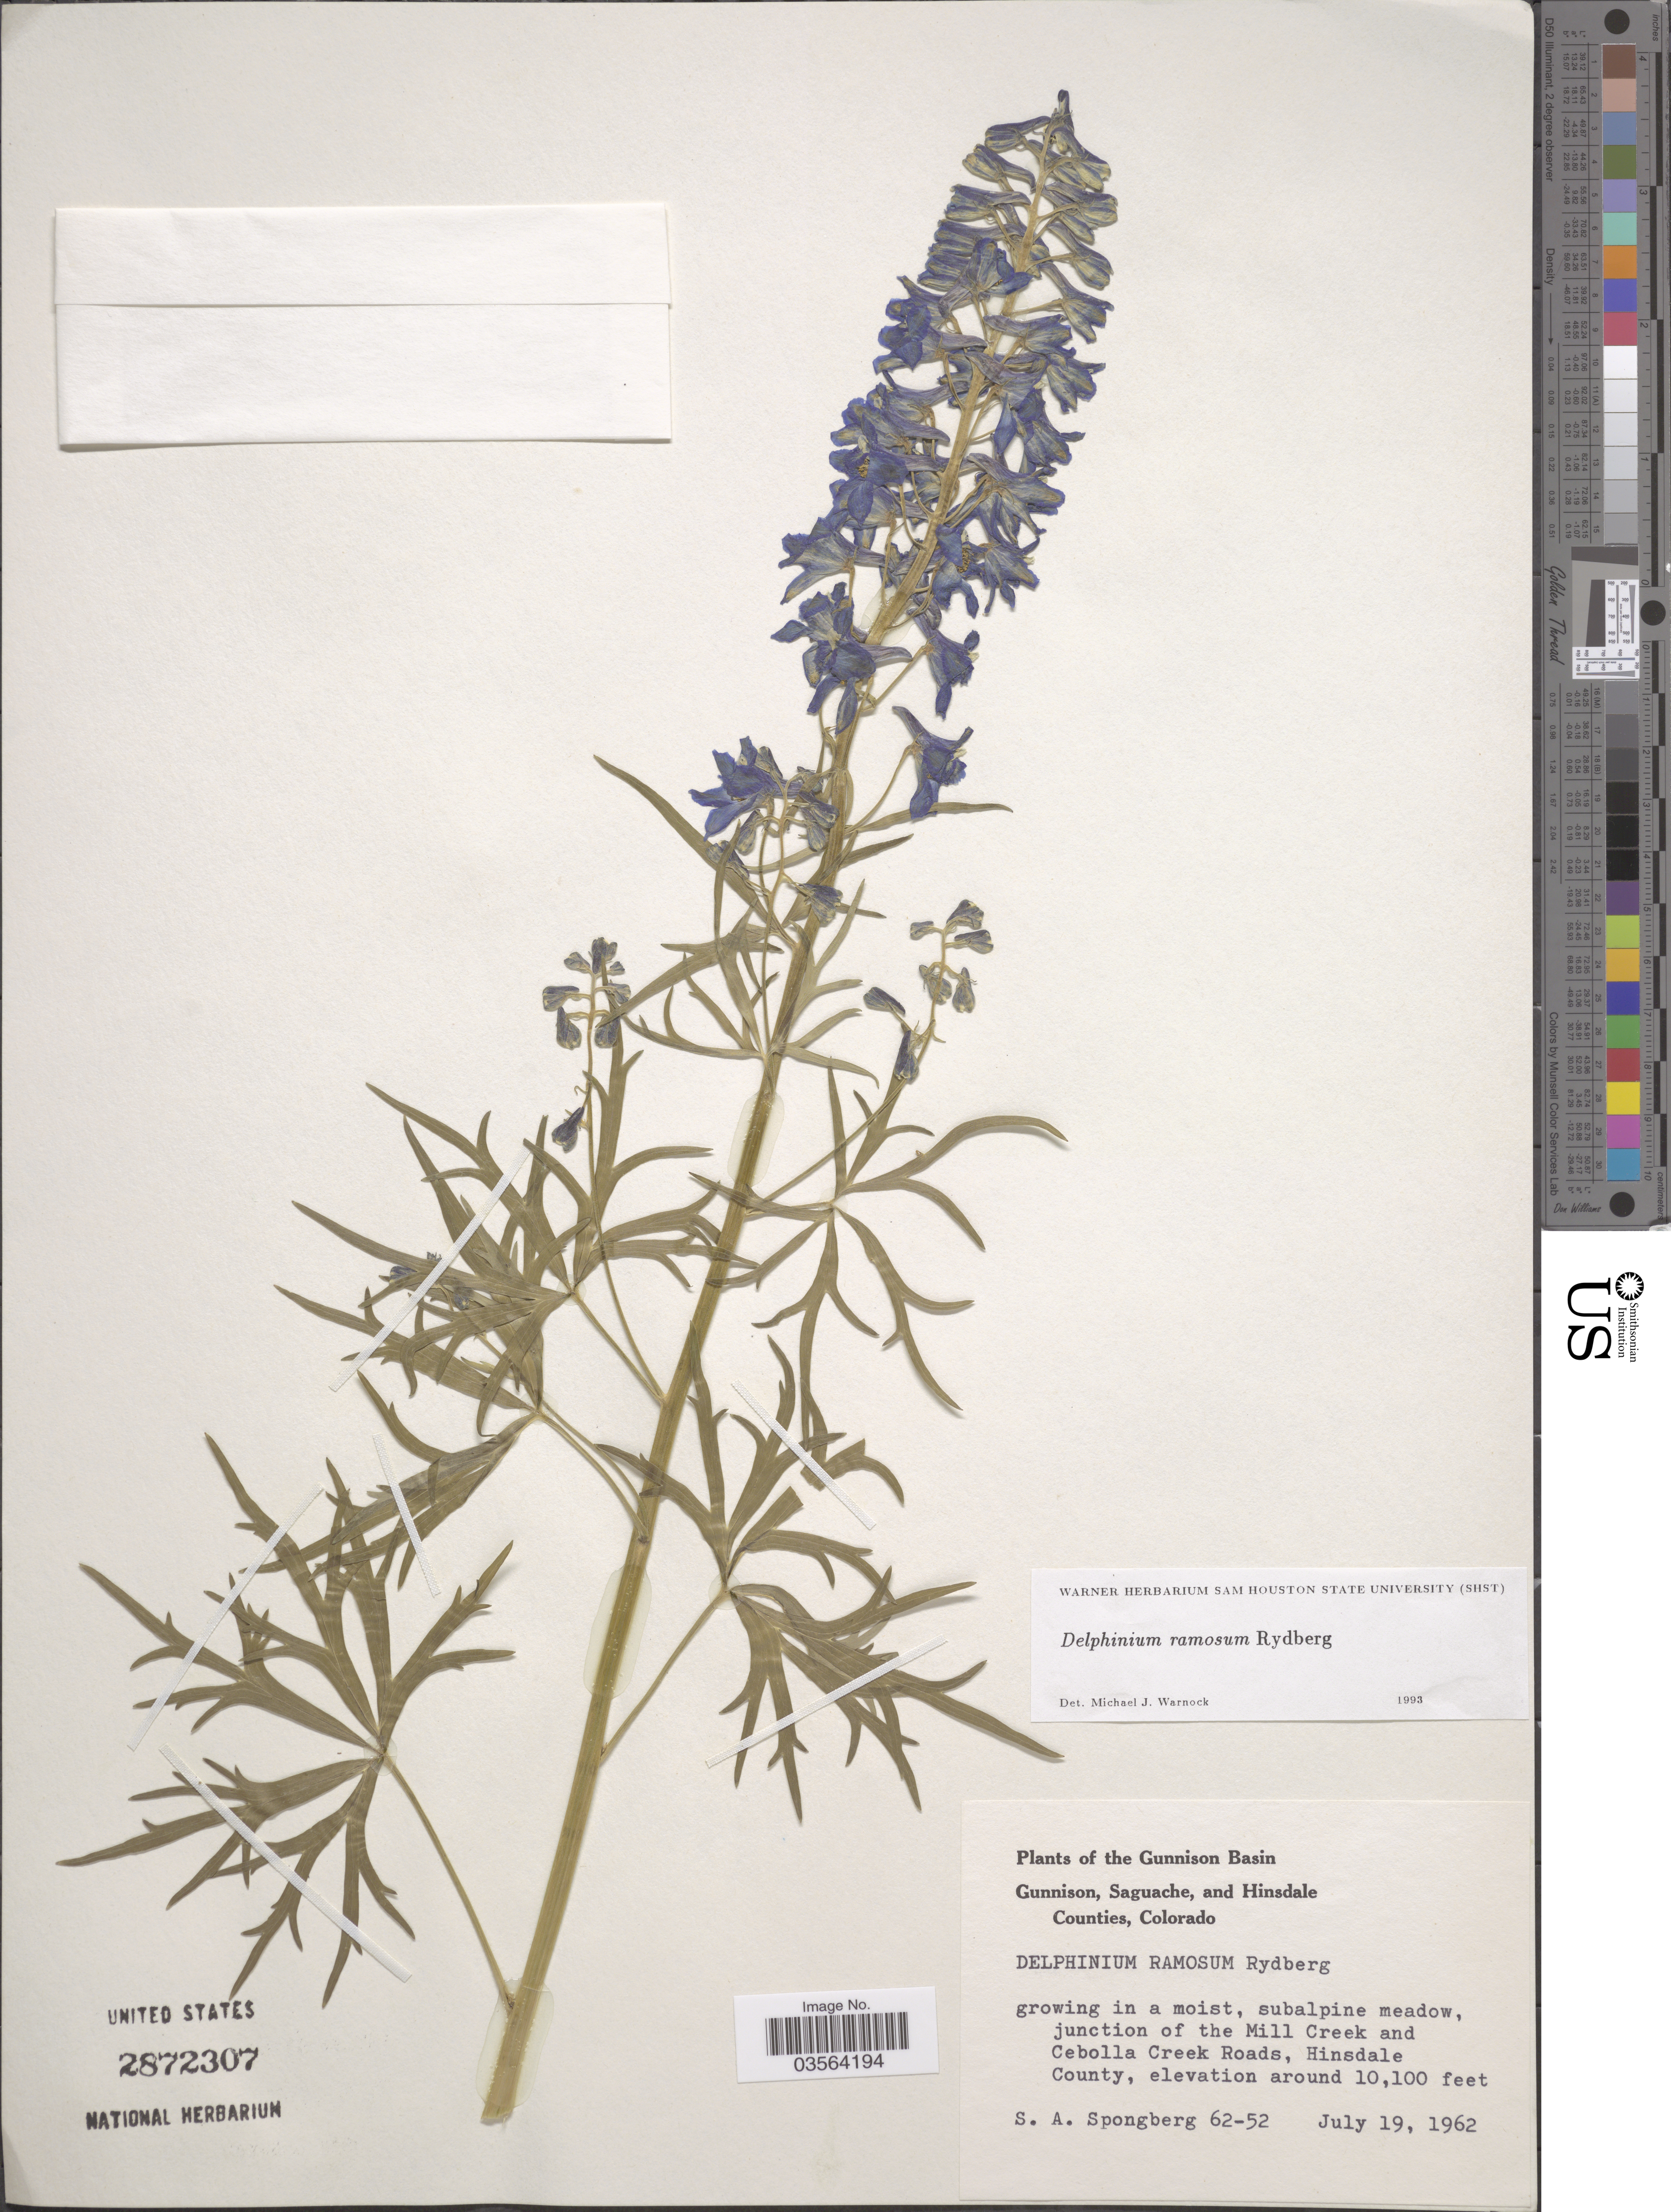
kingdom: Plantae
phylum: Tracheophyta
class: Magnoliopsida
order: Ranunculales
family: Ranunculaceae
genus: Delphinium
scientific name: Delphinium ramosum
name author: Rydb.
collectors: S. A.Spongberg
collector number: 62-52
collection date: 1962-07-19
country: United States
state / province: Colorado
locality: The Gunnison Basin. Junction of the Mill Creek and Cebolla Creek Roads, Hinsdale County.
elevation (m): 3078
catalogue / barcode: US 2872307